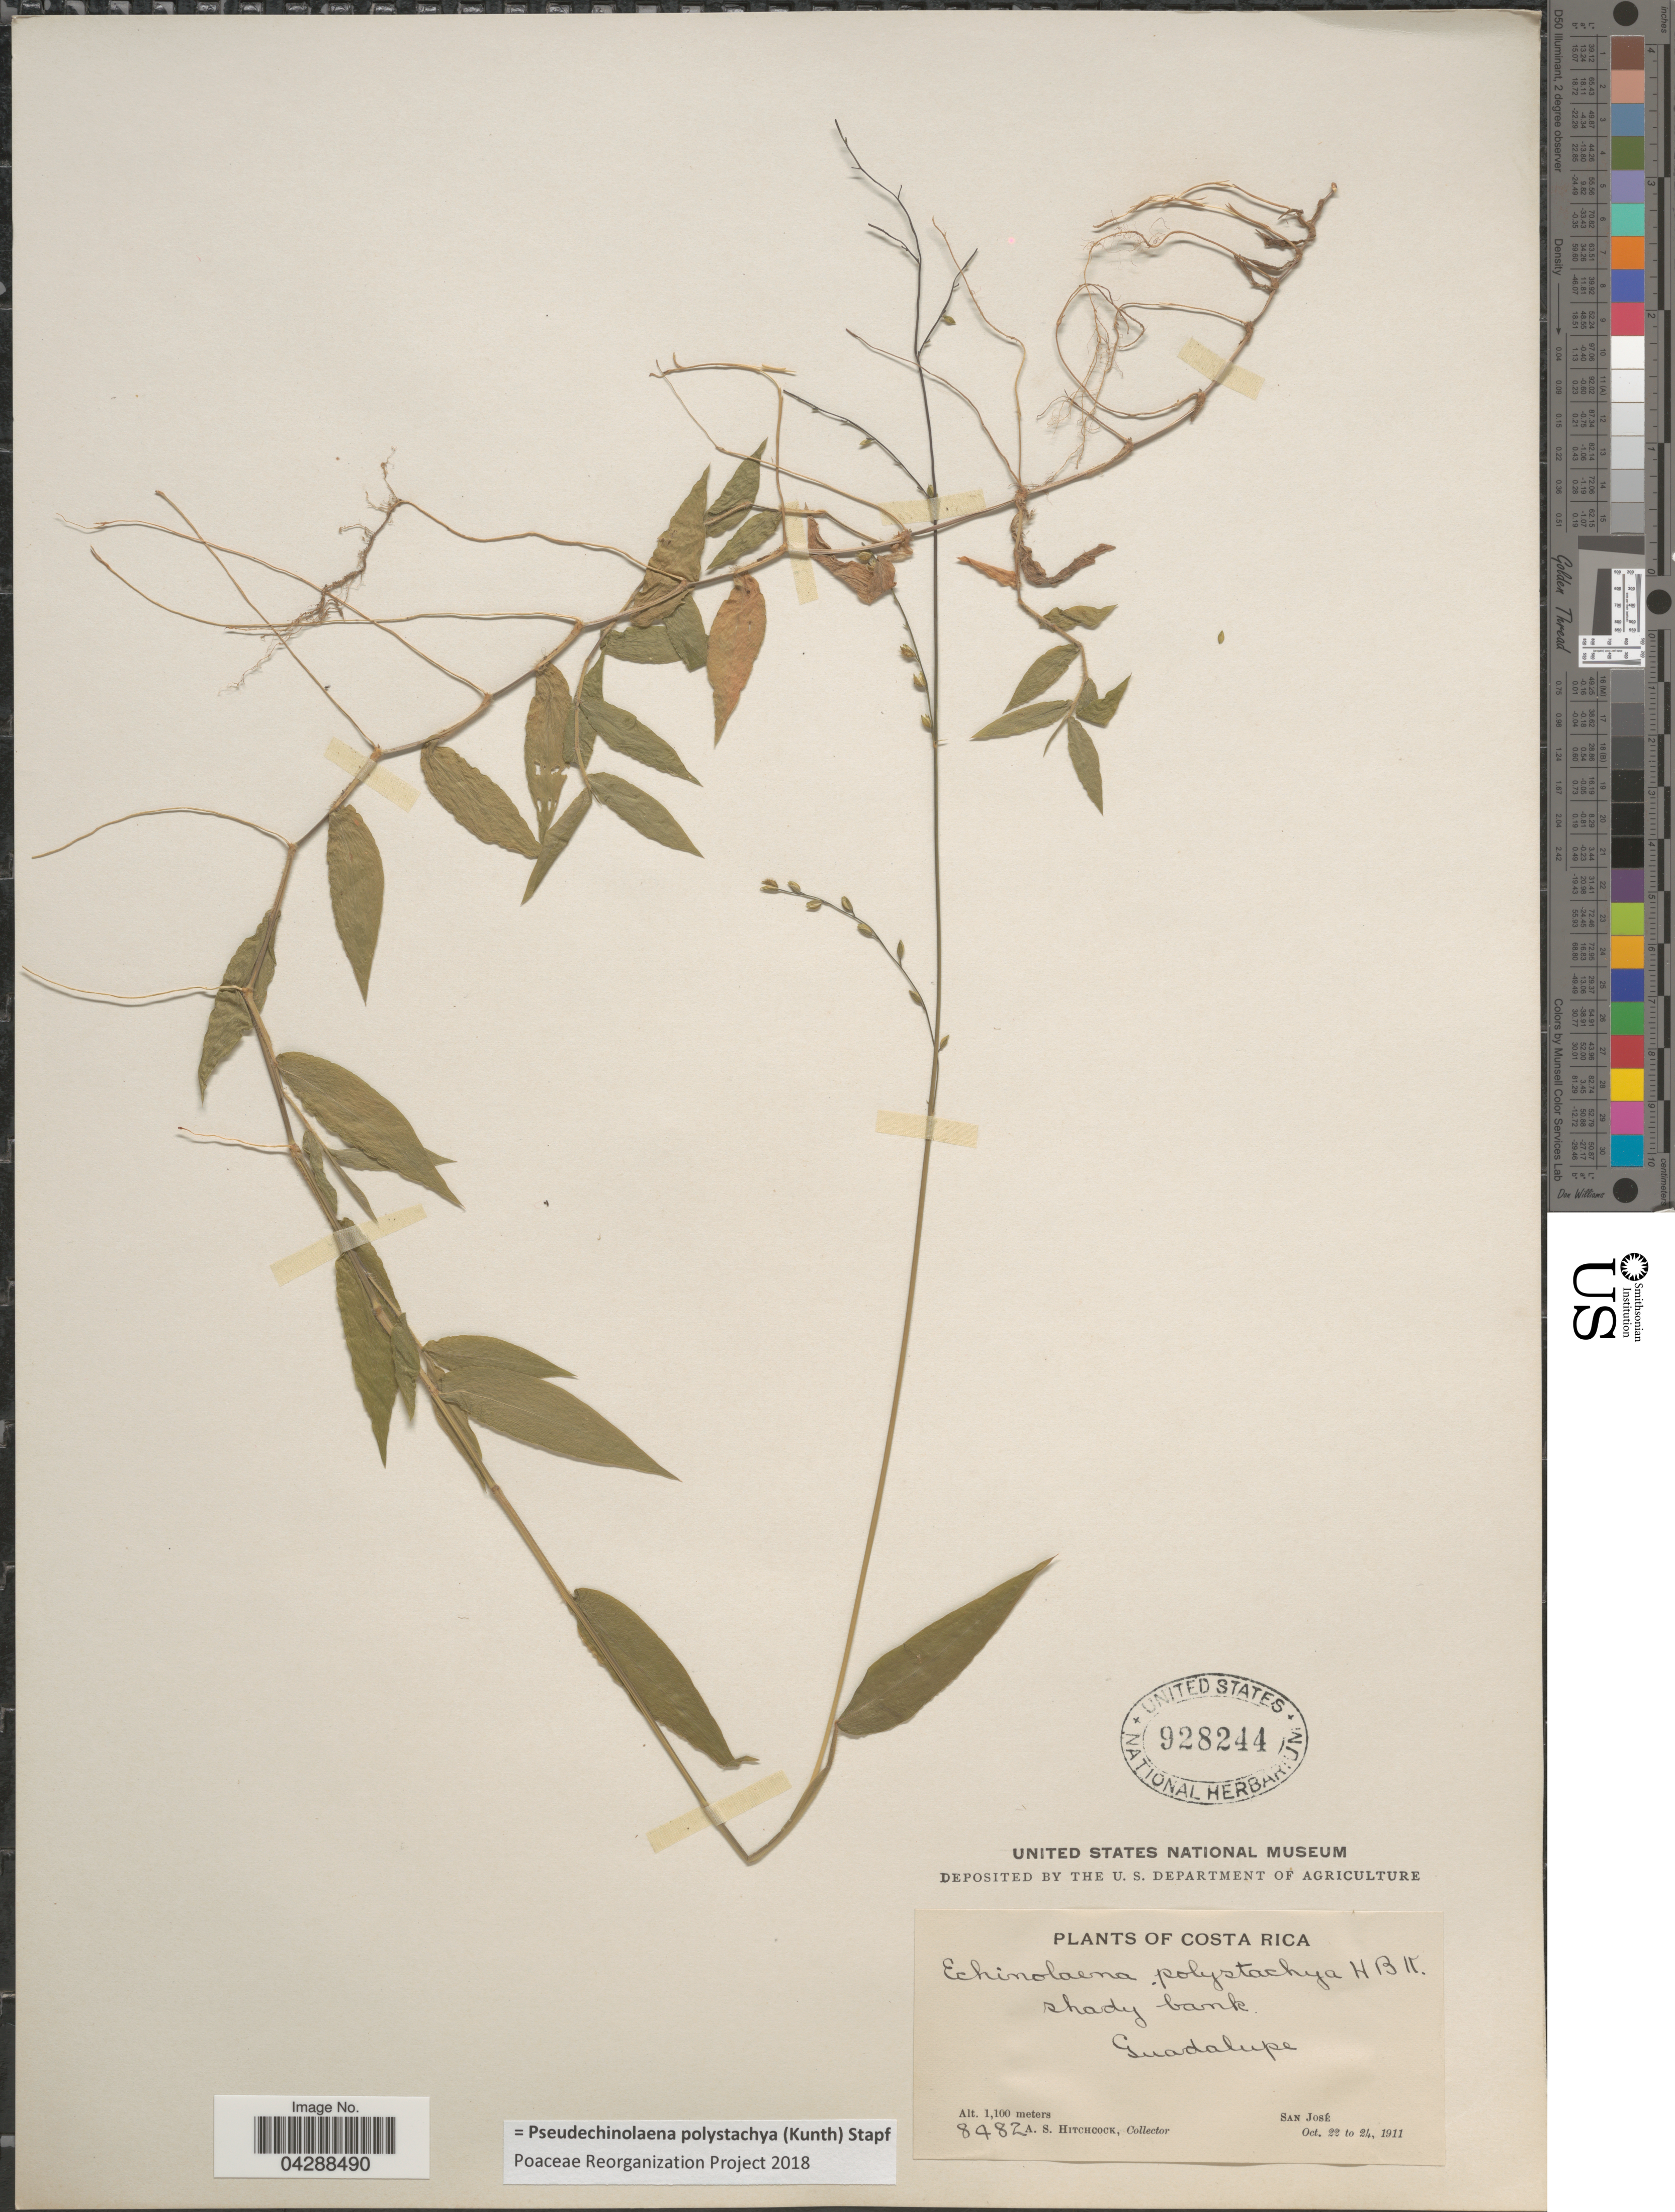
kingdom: Plantae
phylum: Tracheophyta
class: Liliopsida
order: Poales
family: Poaceae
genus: Pseudechinolaena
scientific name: Pseudechinolaena polystachya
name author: (Kunth) Stapf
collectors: A. S. Hitchcock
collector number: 8482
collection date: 1911-10-22/1911-10-24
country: Costa Rica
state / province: San José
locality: Shady bank. Guadalupe.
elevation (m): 1100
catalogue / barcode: US 928244